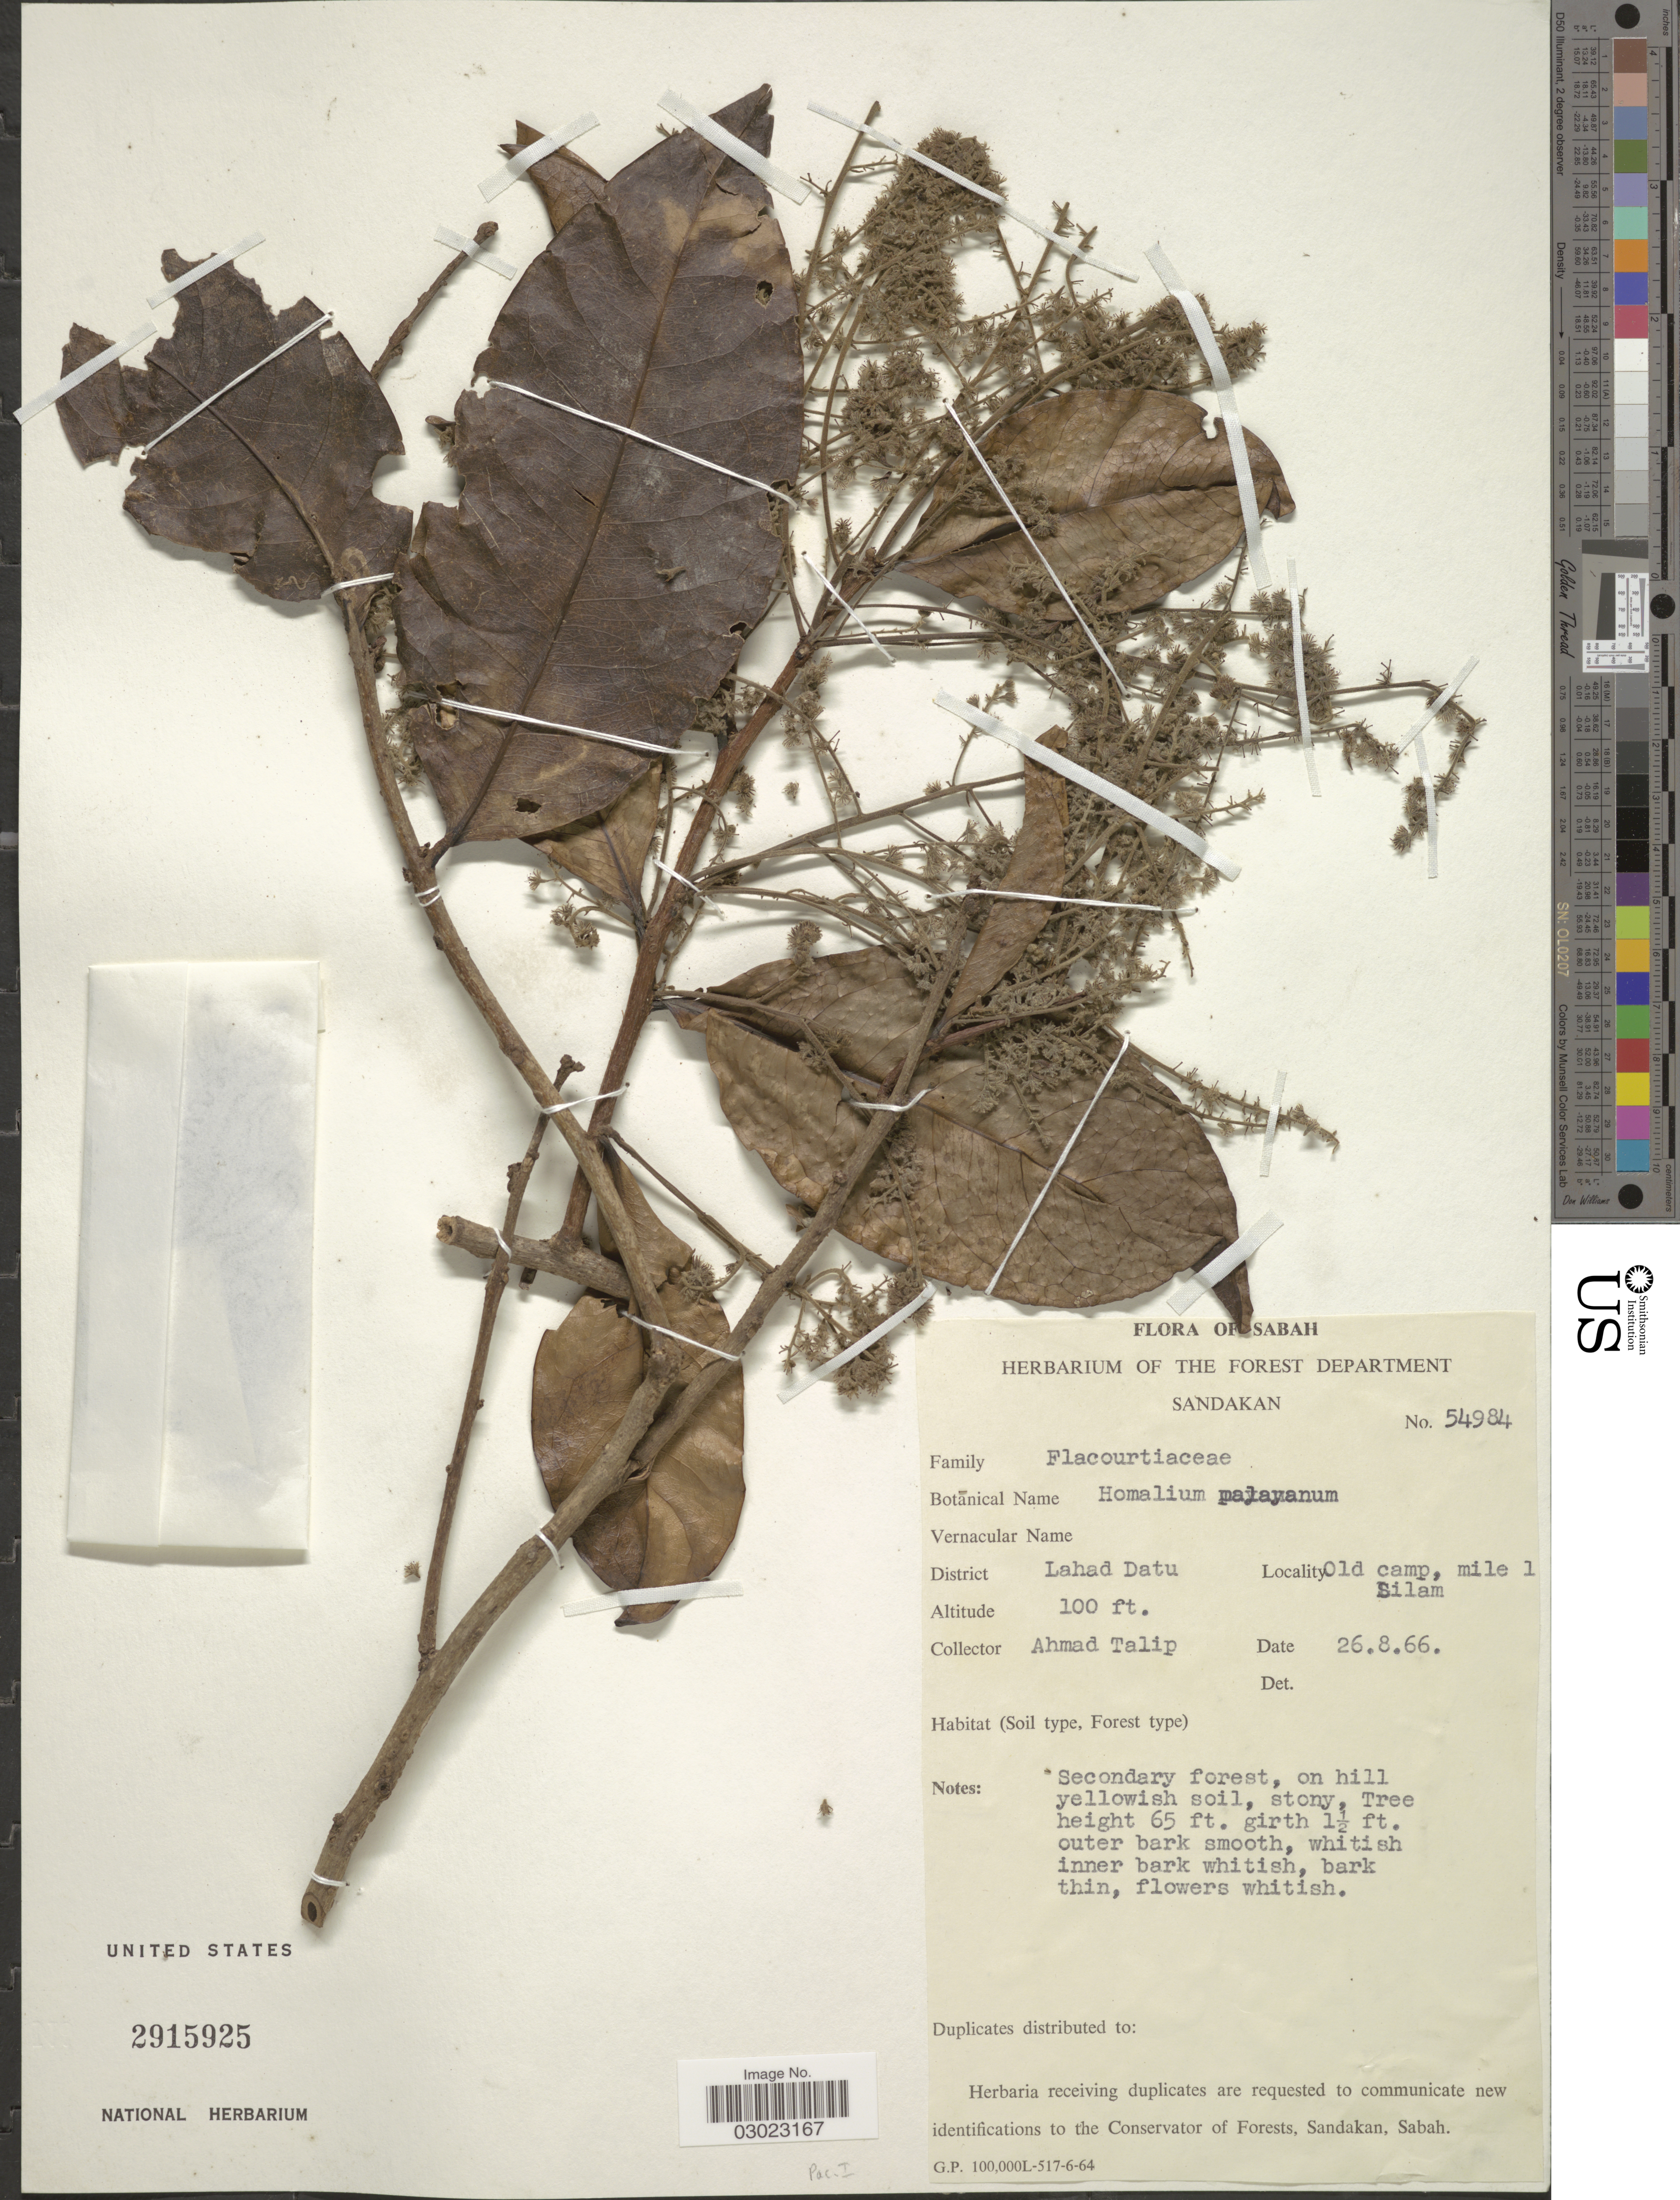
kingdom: Plantae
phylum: Tracheophyta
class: Magnoliopsida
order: Malpighiales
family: Salicaceae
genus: Homalium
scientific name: Homalium panayanum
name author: Fern.-Vill.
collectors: A. Talip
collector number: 54984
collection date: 1966-08-26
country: Malaysia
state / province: Sabah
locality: District Lahad Datu. Old camp, mile 1 Silam.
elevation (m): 30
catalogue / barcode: US 2915925